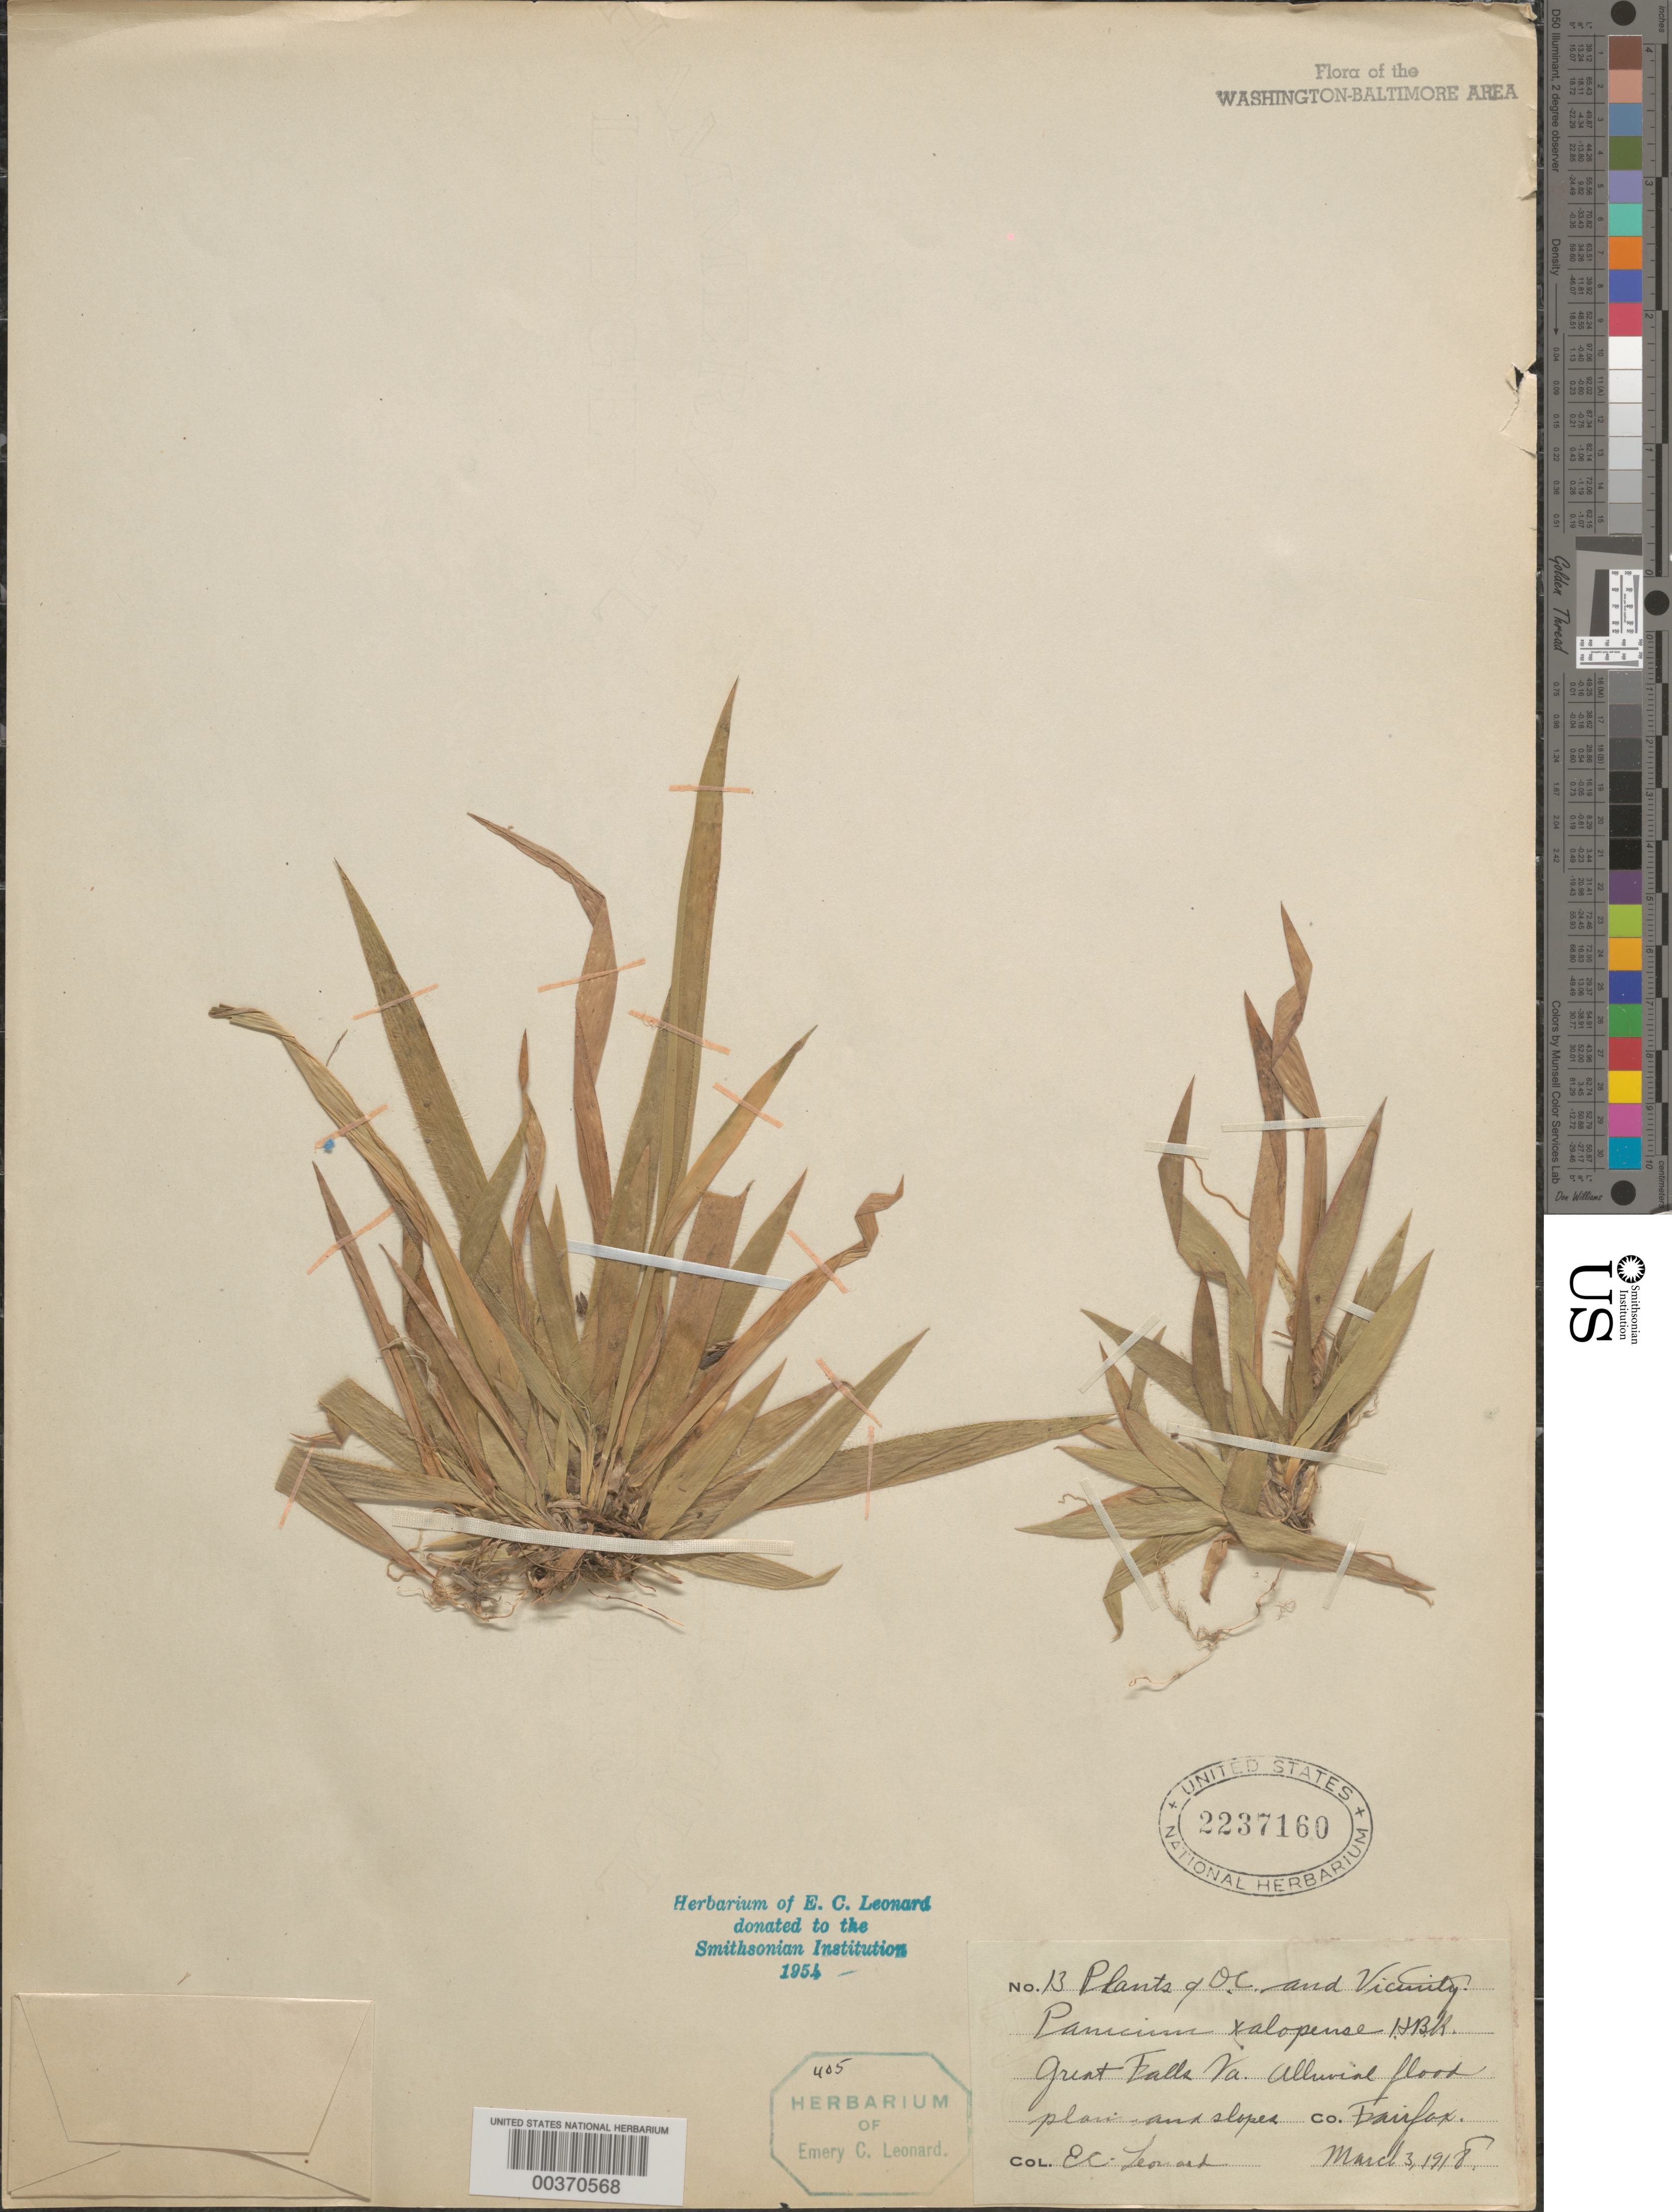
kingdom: Plantae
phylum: Tracheophyta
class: Liliopsida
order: Poales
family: Poaceae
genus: Dichanthelium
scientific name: Dichanthelium laxiflorum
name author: (Lam.) Gould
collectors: E. C. Leonard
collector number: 13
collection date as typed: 03 Mar 1918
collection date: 1918-03-03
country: United States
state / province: Virginia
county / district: Fairfax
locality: Great Falls C. and O. Canal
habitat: Alluvial flood plain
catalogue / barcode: US 2237160